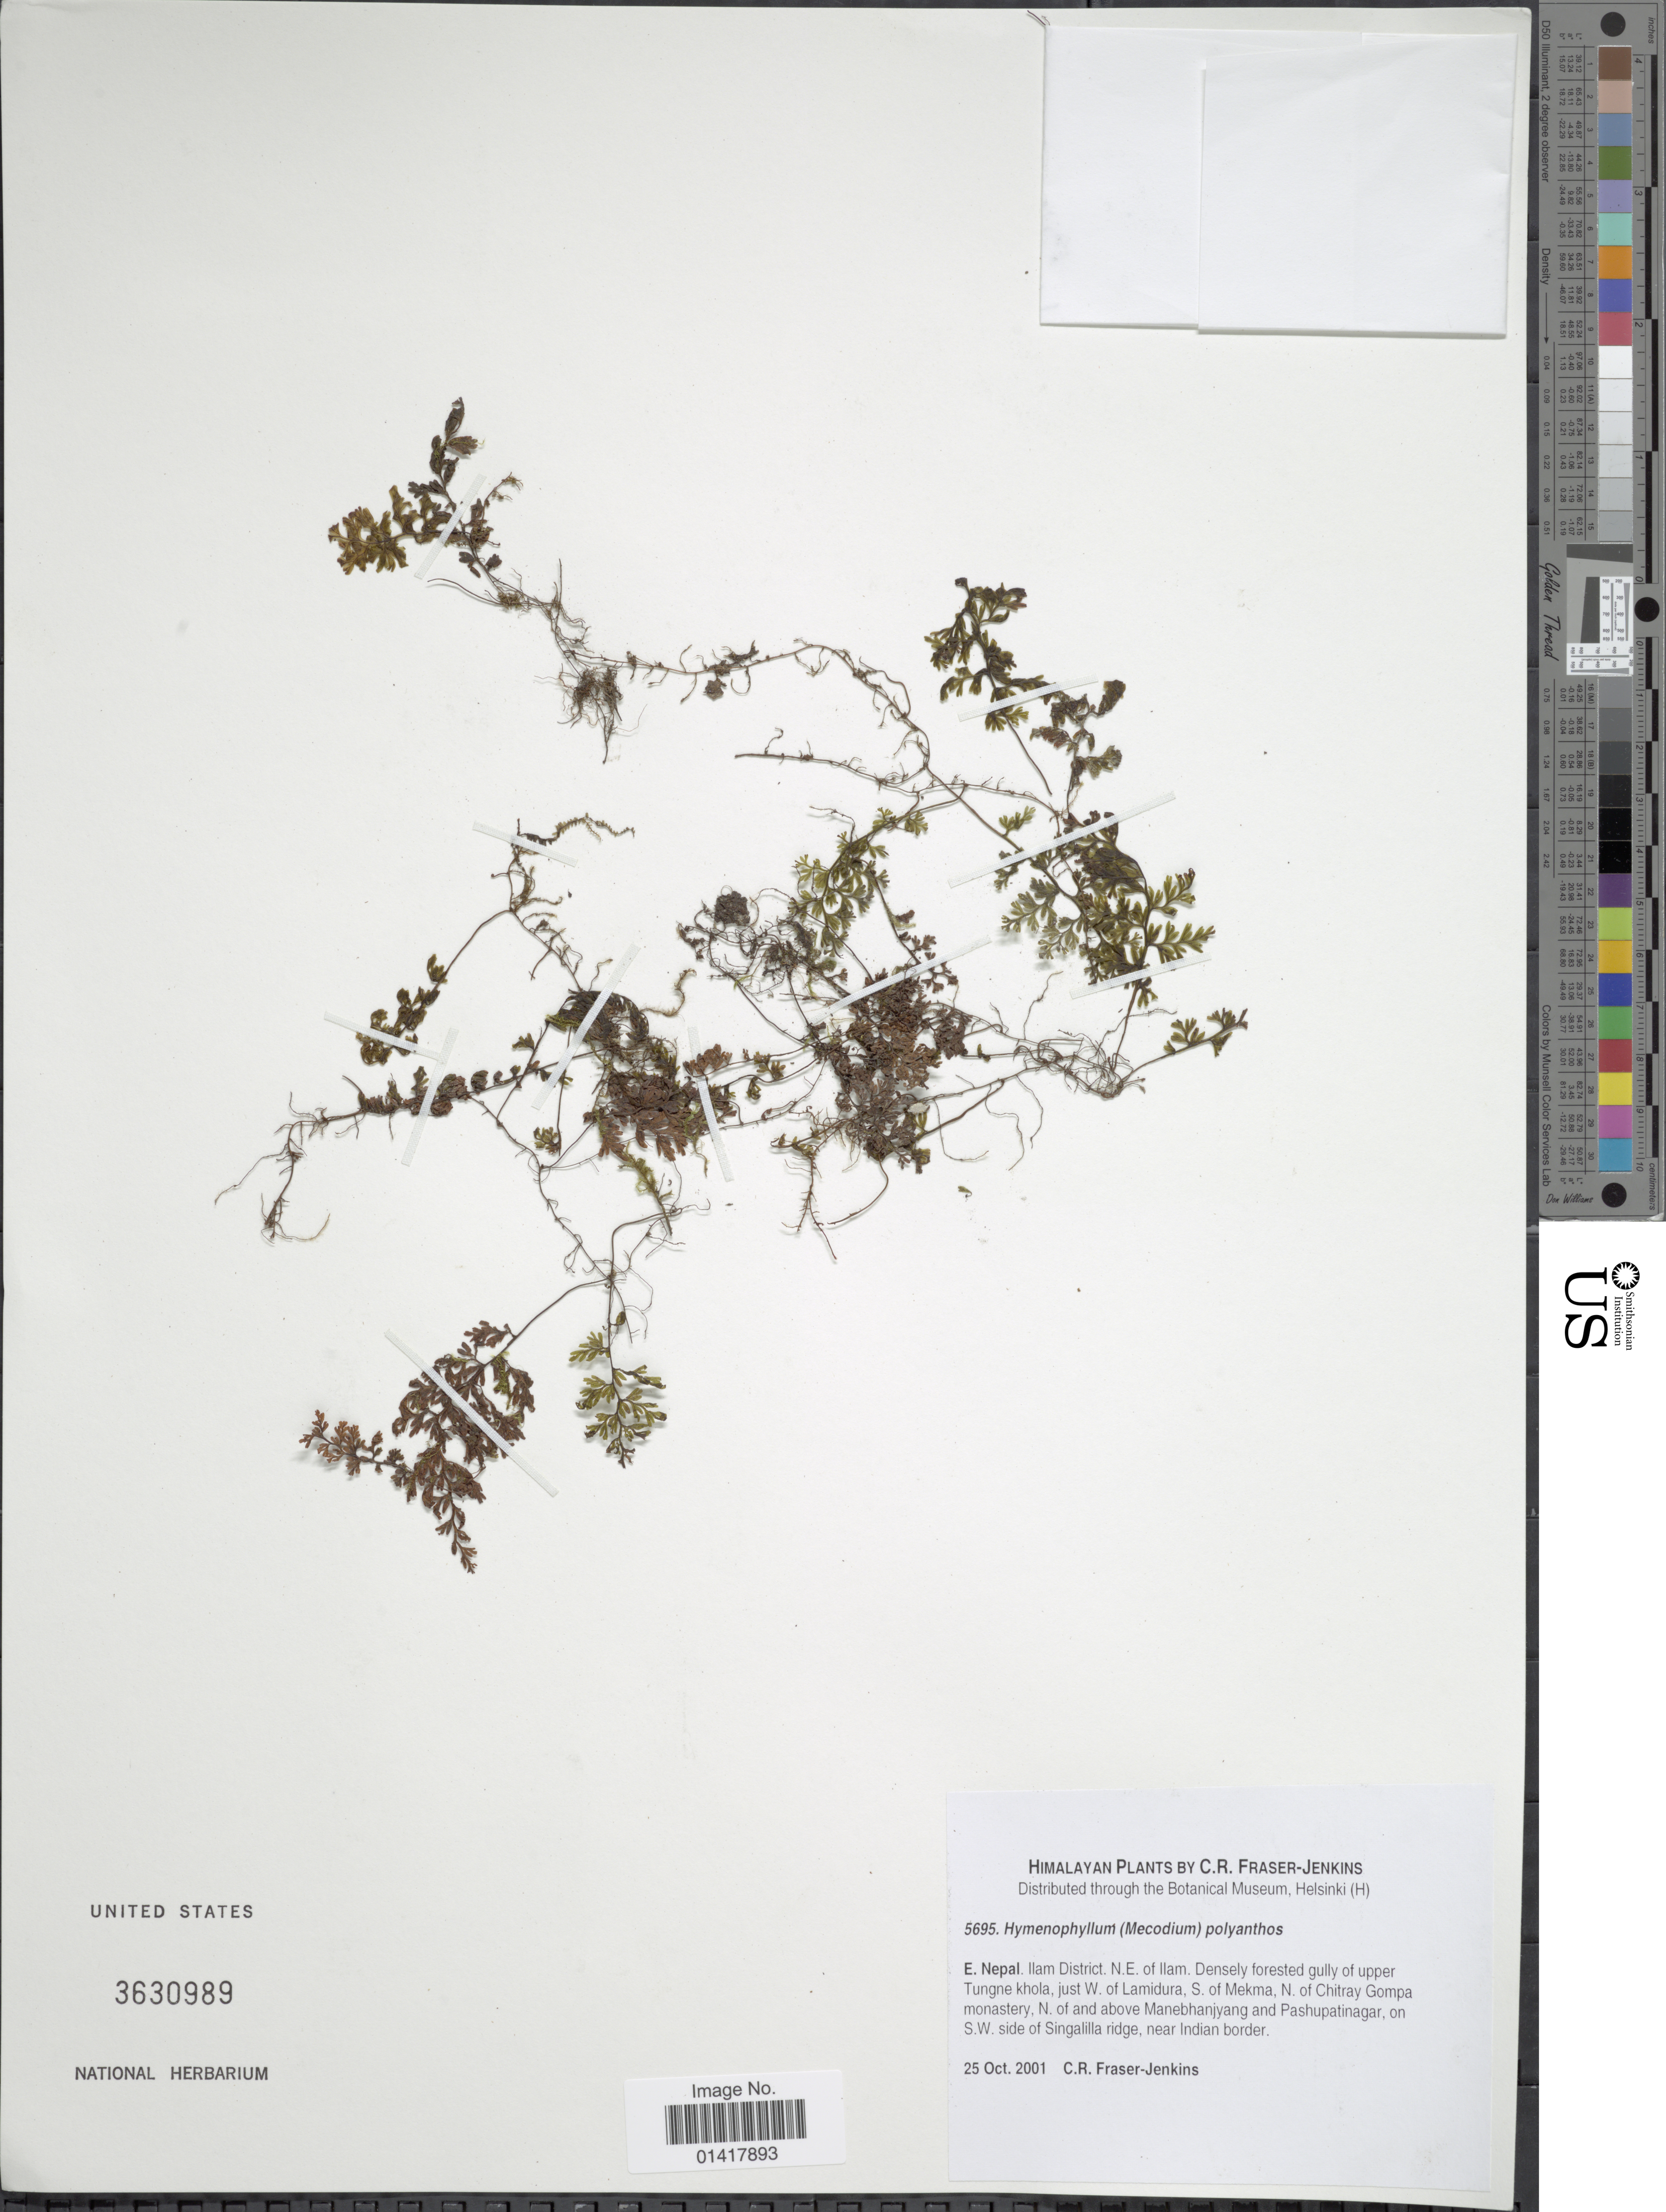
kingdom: Plantae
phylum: Tracheophyta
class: Polypodiopsida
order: Hymenophyllales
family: Hymenophyllaceae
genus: Hymenophyllum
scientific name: Hymenophyllum polyanthos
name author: (Sw.) Sw.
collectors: C. R. Fraser-Jenkins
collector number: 5695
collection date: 2001-10-25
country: Nepal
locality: E. Nepal: llam District, N. E. of llam. Densely forested gully of upper Tungne khola, just W. of Lamidura, S. of Mekma, N. Chitray Gompa monastery, N. of and above Manebhanjyang and Pashupatinagar, on S. W. side of Singalila ridge, near Indian border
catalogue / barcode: US 3630989